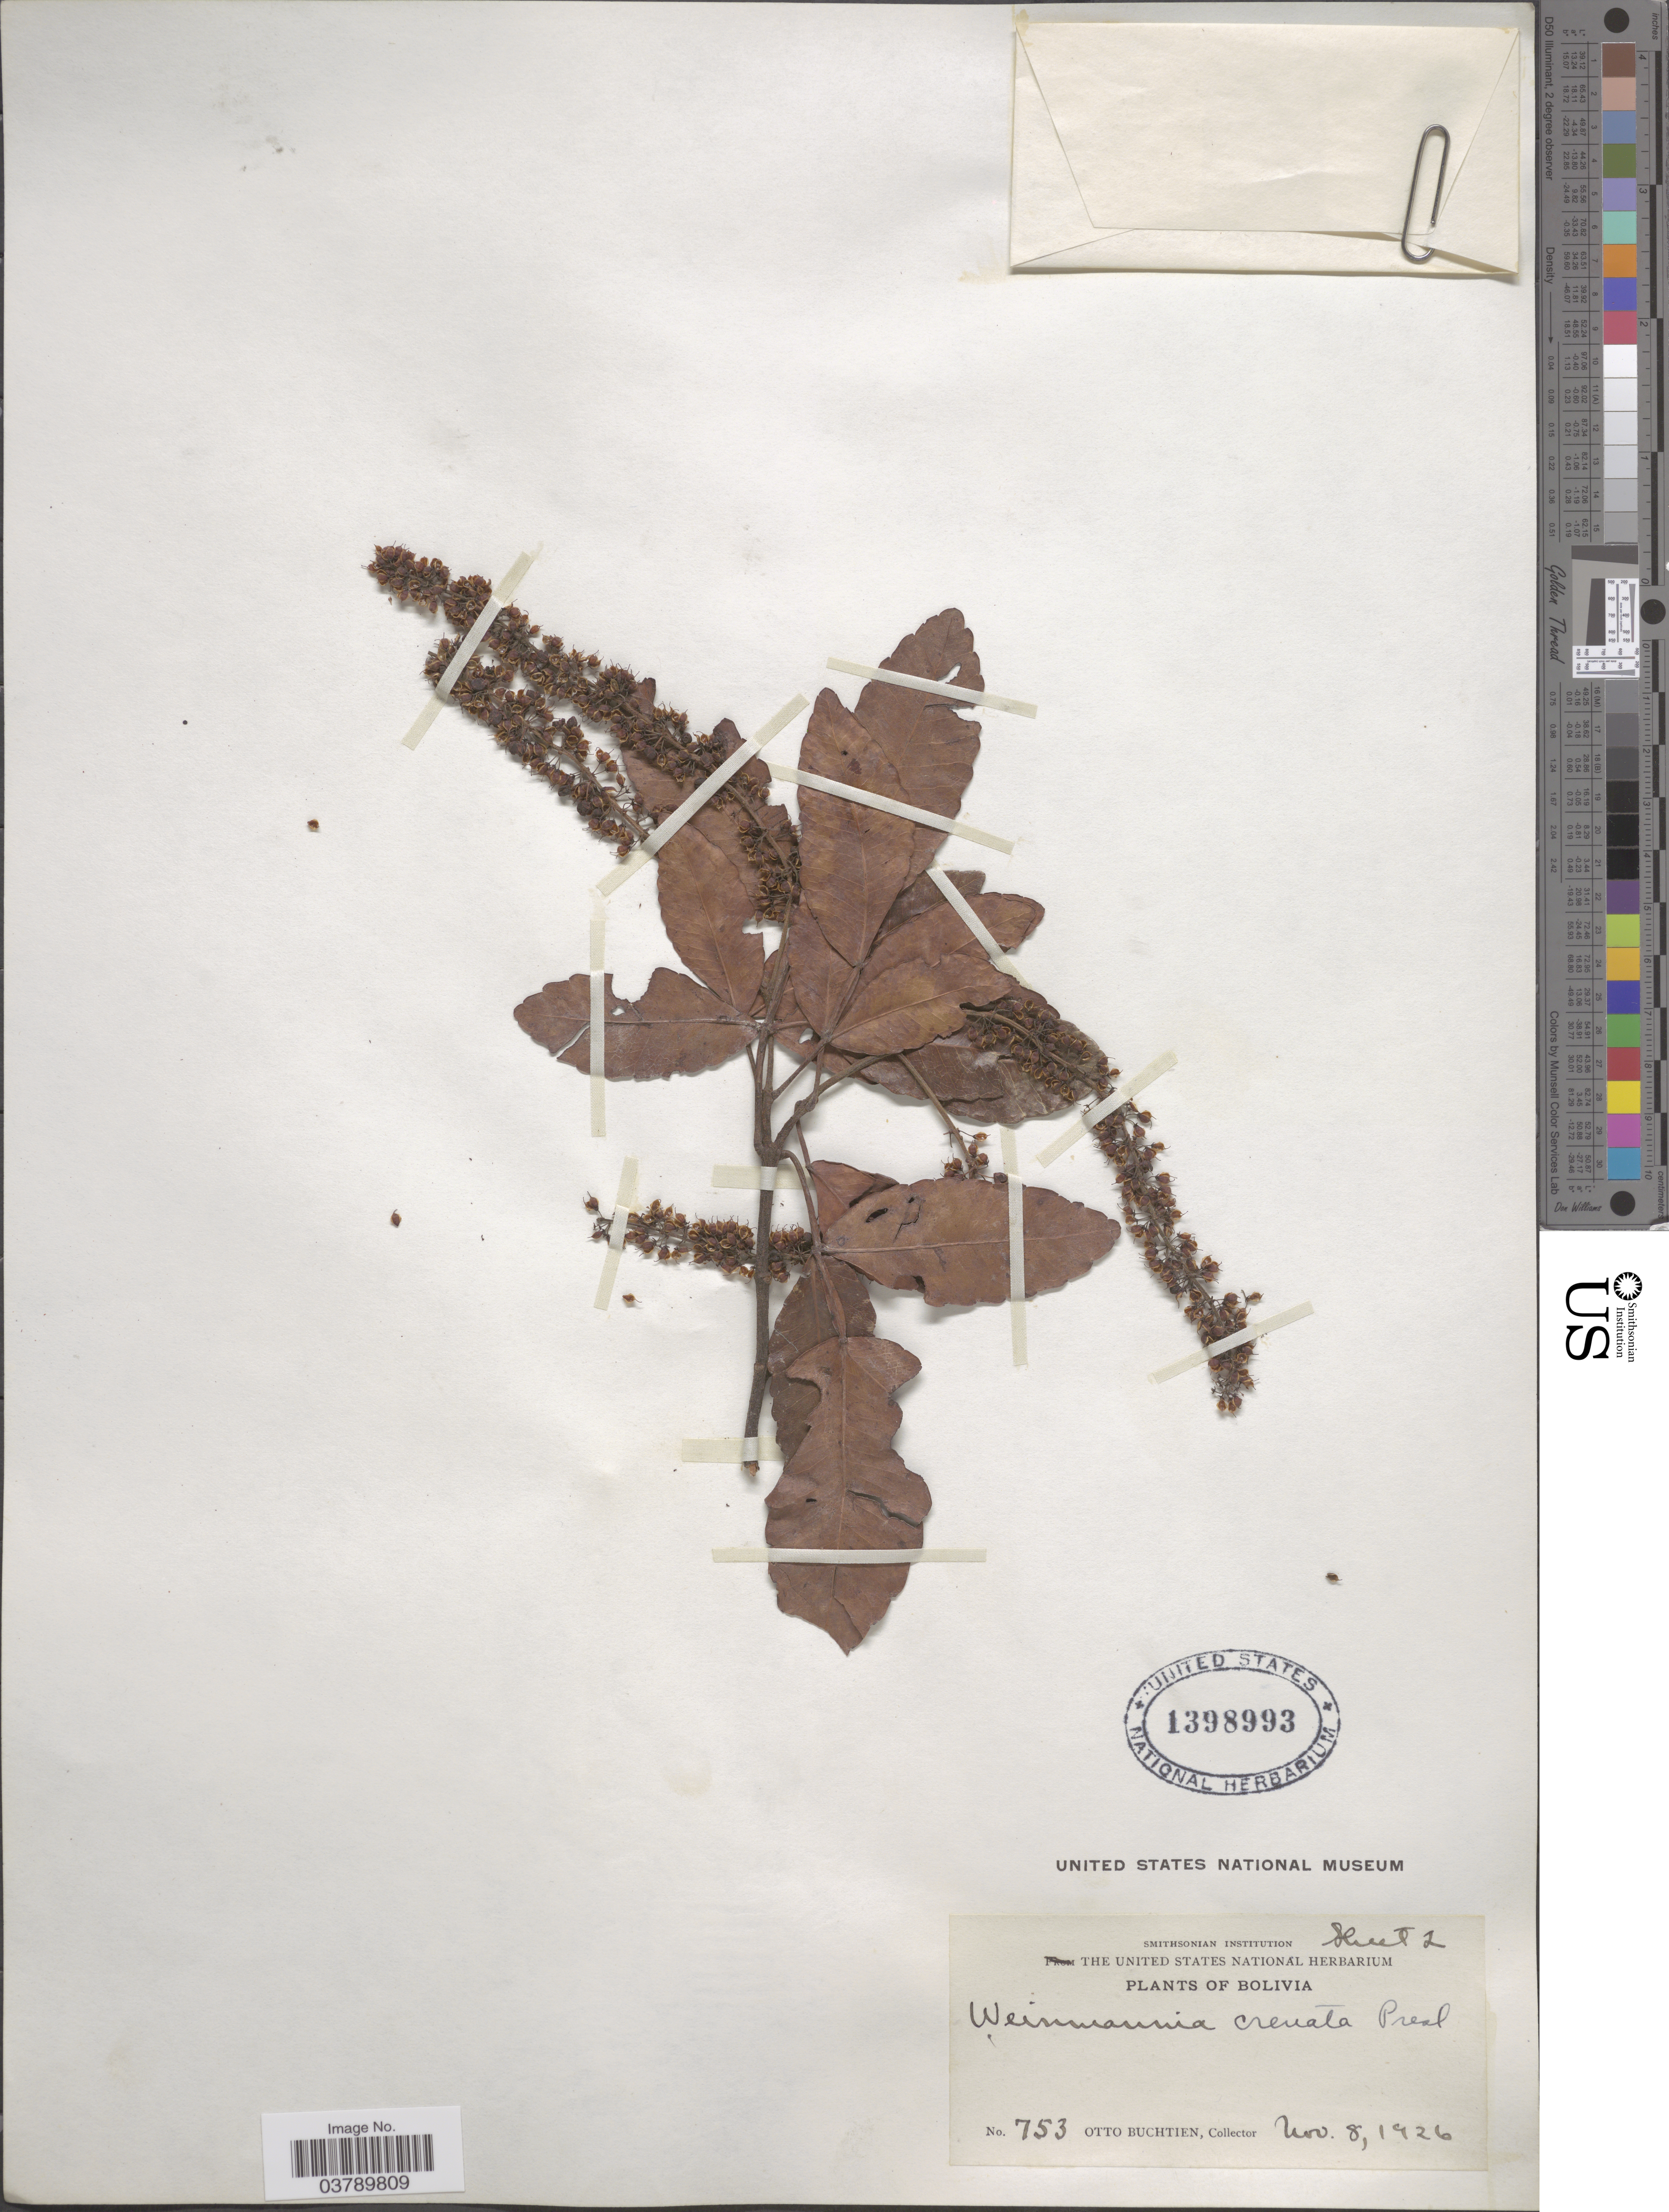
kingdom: Plantae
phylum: Tracheophyta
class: Magnoliopsida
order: Oxalidales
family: Cunoniaceae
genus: Weinmannia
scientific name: Weinmannia sorbifolia var. crenata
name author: Kunth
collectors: O. Buchtien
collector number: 753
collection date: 1926-11-08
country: Bolivia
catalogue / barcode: US 1398993